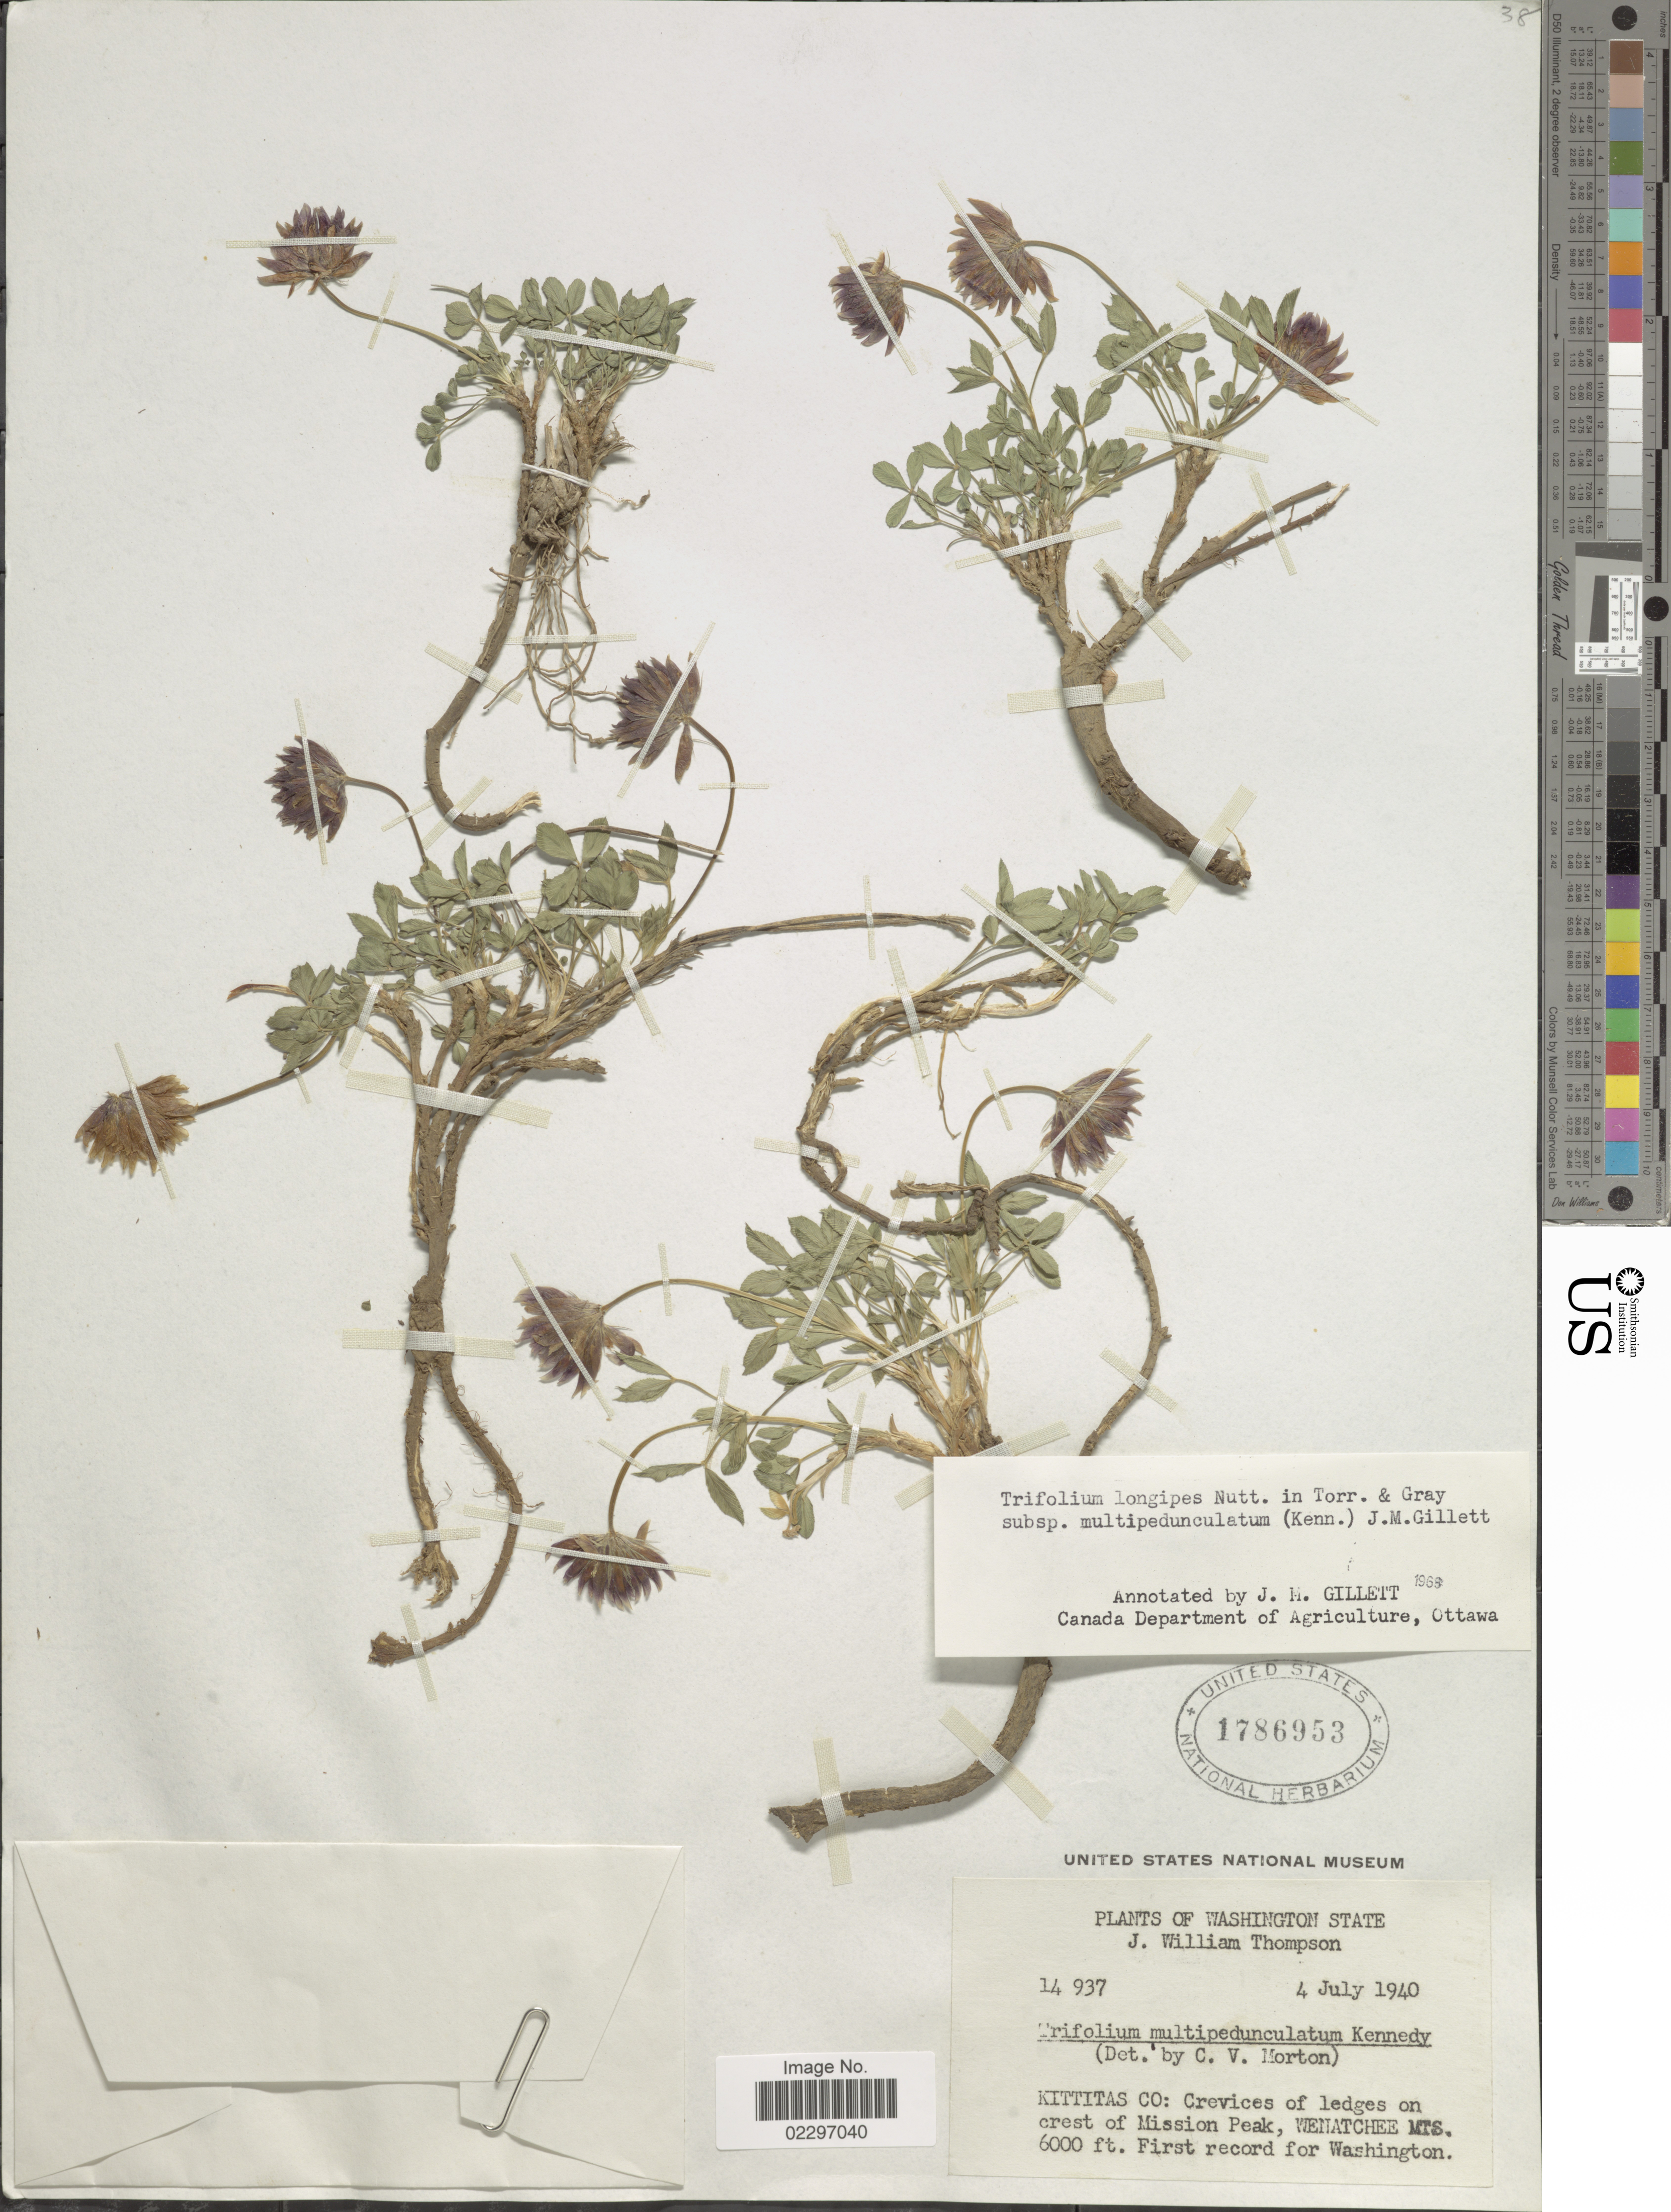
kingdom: Plantae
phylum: Tracheophyta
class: Magnoliopsida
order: Fabales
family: Fabaceae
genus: Trifolium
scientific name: Trifolium longipes subsp. multipedunculatum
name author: (P.B. Kenn.) J.M. Gillett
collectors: J. W. Thompson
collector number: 14937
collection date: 1940-07-04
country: United States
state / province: Washington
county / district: Kittitas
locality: Kittitas Co: Crevices of ledges on crest of Mission Peak, Wenatchee Mts. First record for Washington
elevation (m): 1829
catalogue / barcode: US 1786953